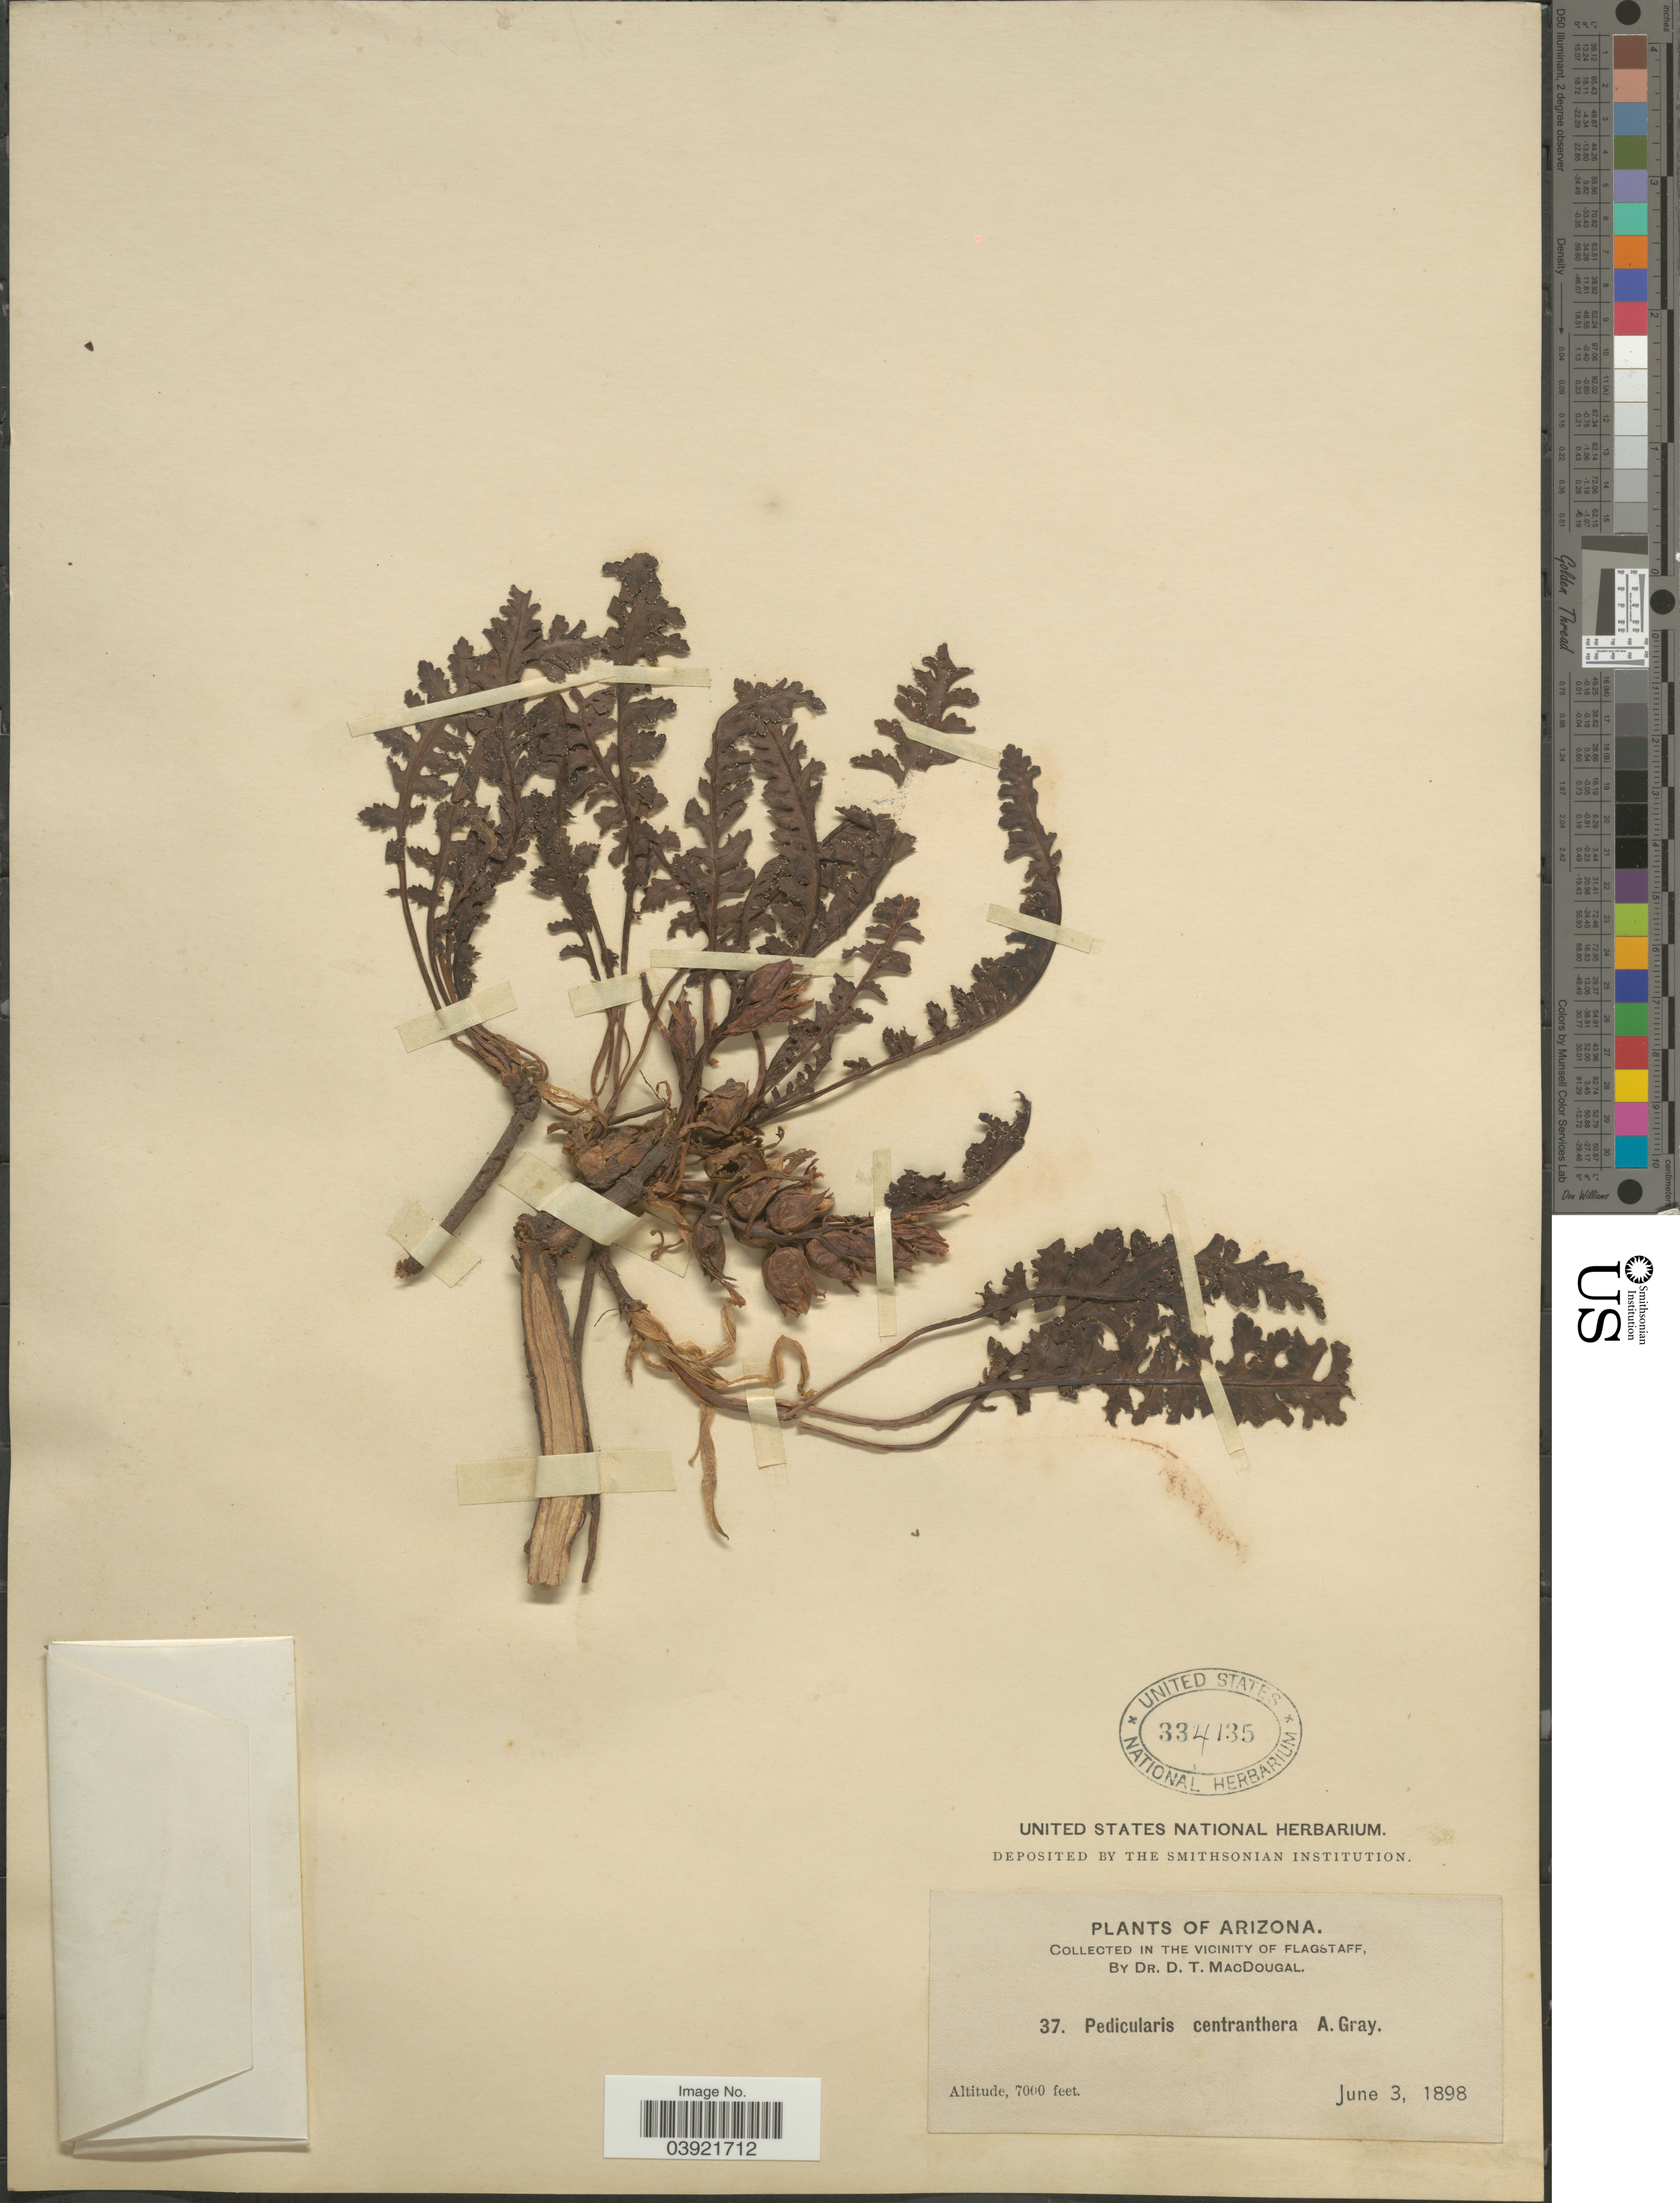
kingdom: Plantae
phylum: Tracheophyta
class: Magnoliopsida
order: Lamiales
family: Orobanchaceae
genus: Pedicularis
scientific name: Pedicularis centranthera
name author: A. Gray in Emory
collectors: D. T. MacDougal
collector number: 37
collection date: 1898-06-03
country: United States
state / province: Arizona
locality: In the Vicinity of Flagstaff.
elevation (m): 2134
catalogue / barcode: US 334135